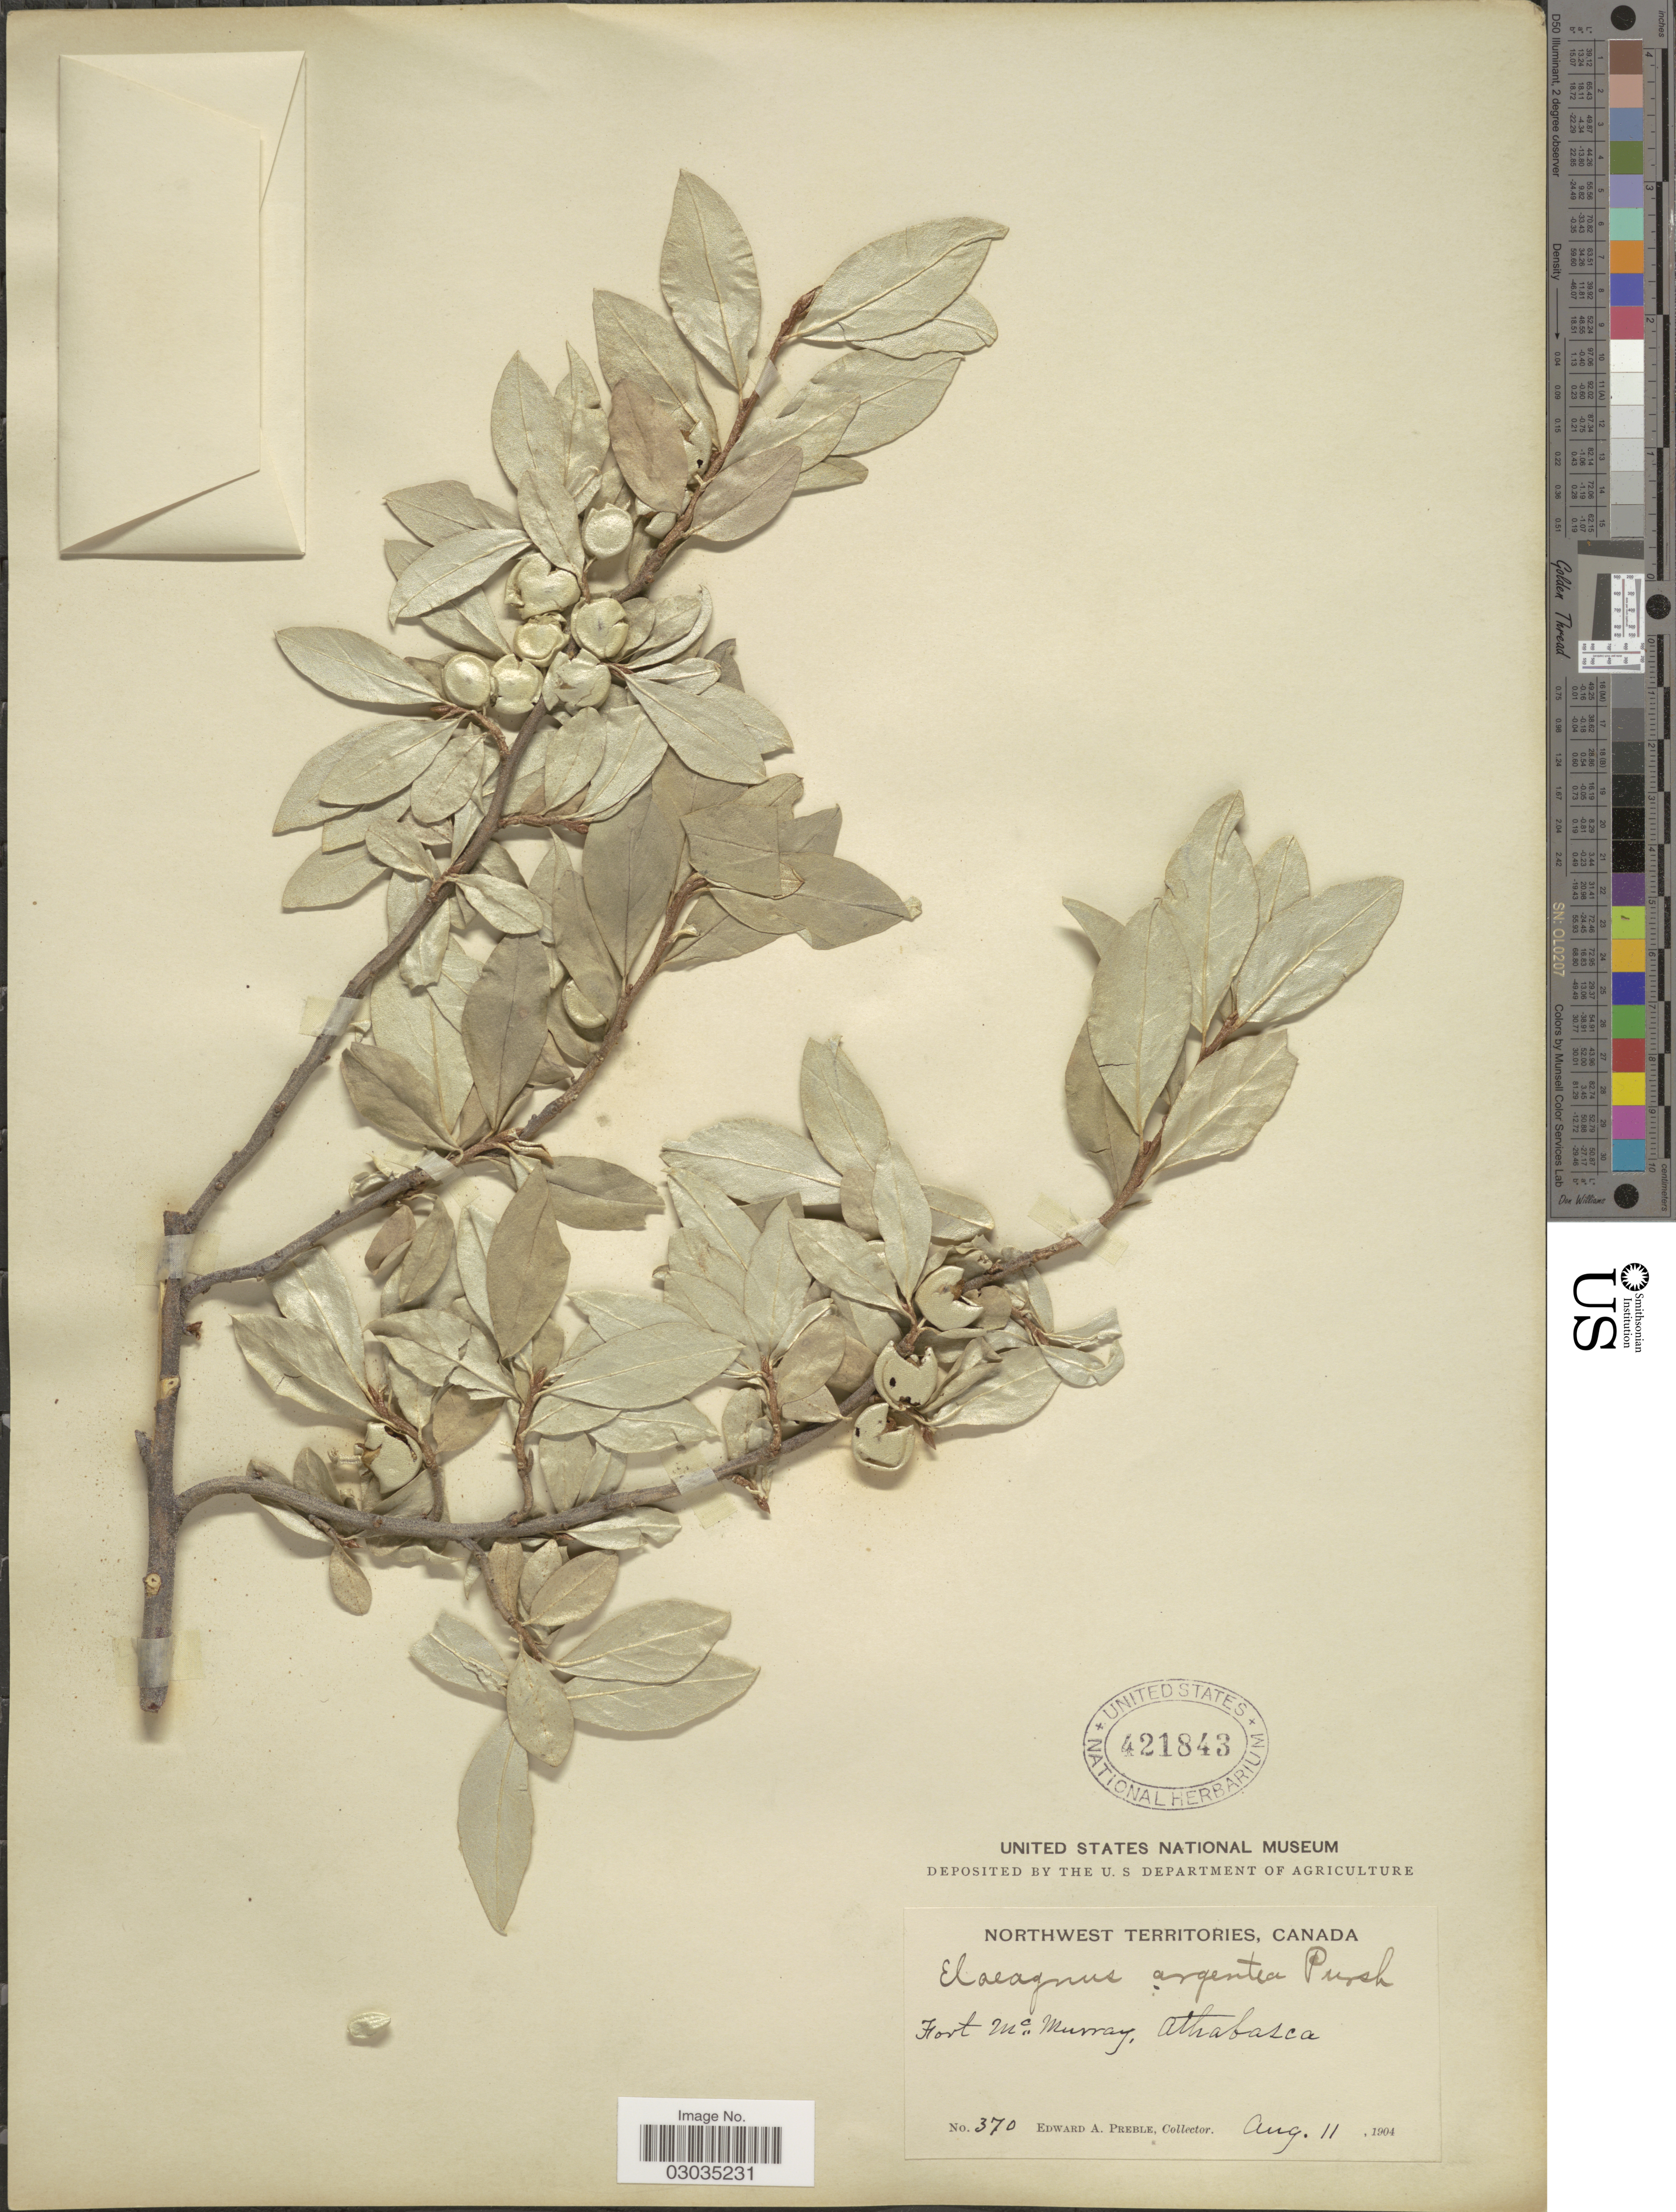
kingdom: Plantae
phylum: Tracheophyta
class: Magnoliopsida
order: Rosales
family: Elaeagnaceae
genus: Elaeagnus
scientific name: Elaeagnus commutata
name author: Bernh. ex Rydb.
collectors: E. Preble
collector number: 370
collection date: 1904-08-11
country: Canada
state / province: Northwest Territories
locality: Fort Mc Murray, Athabasca.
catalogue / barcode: US 421843